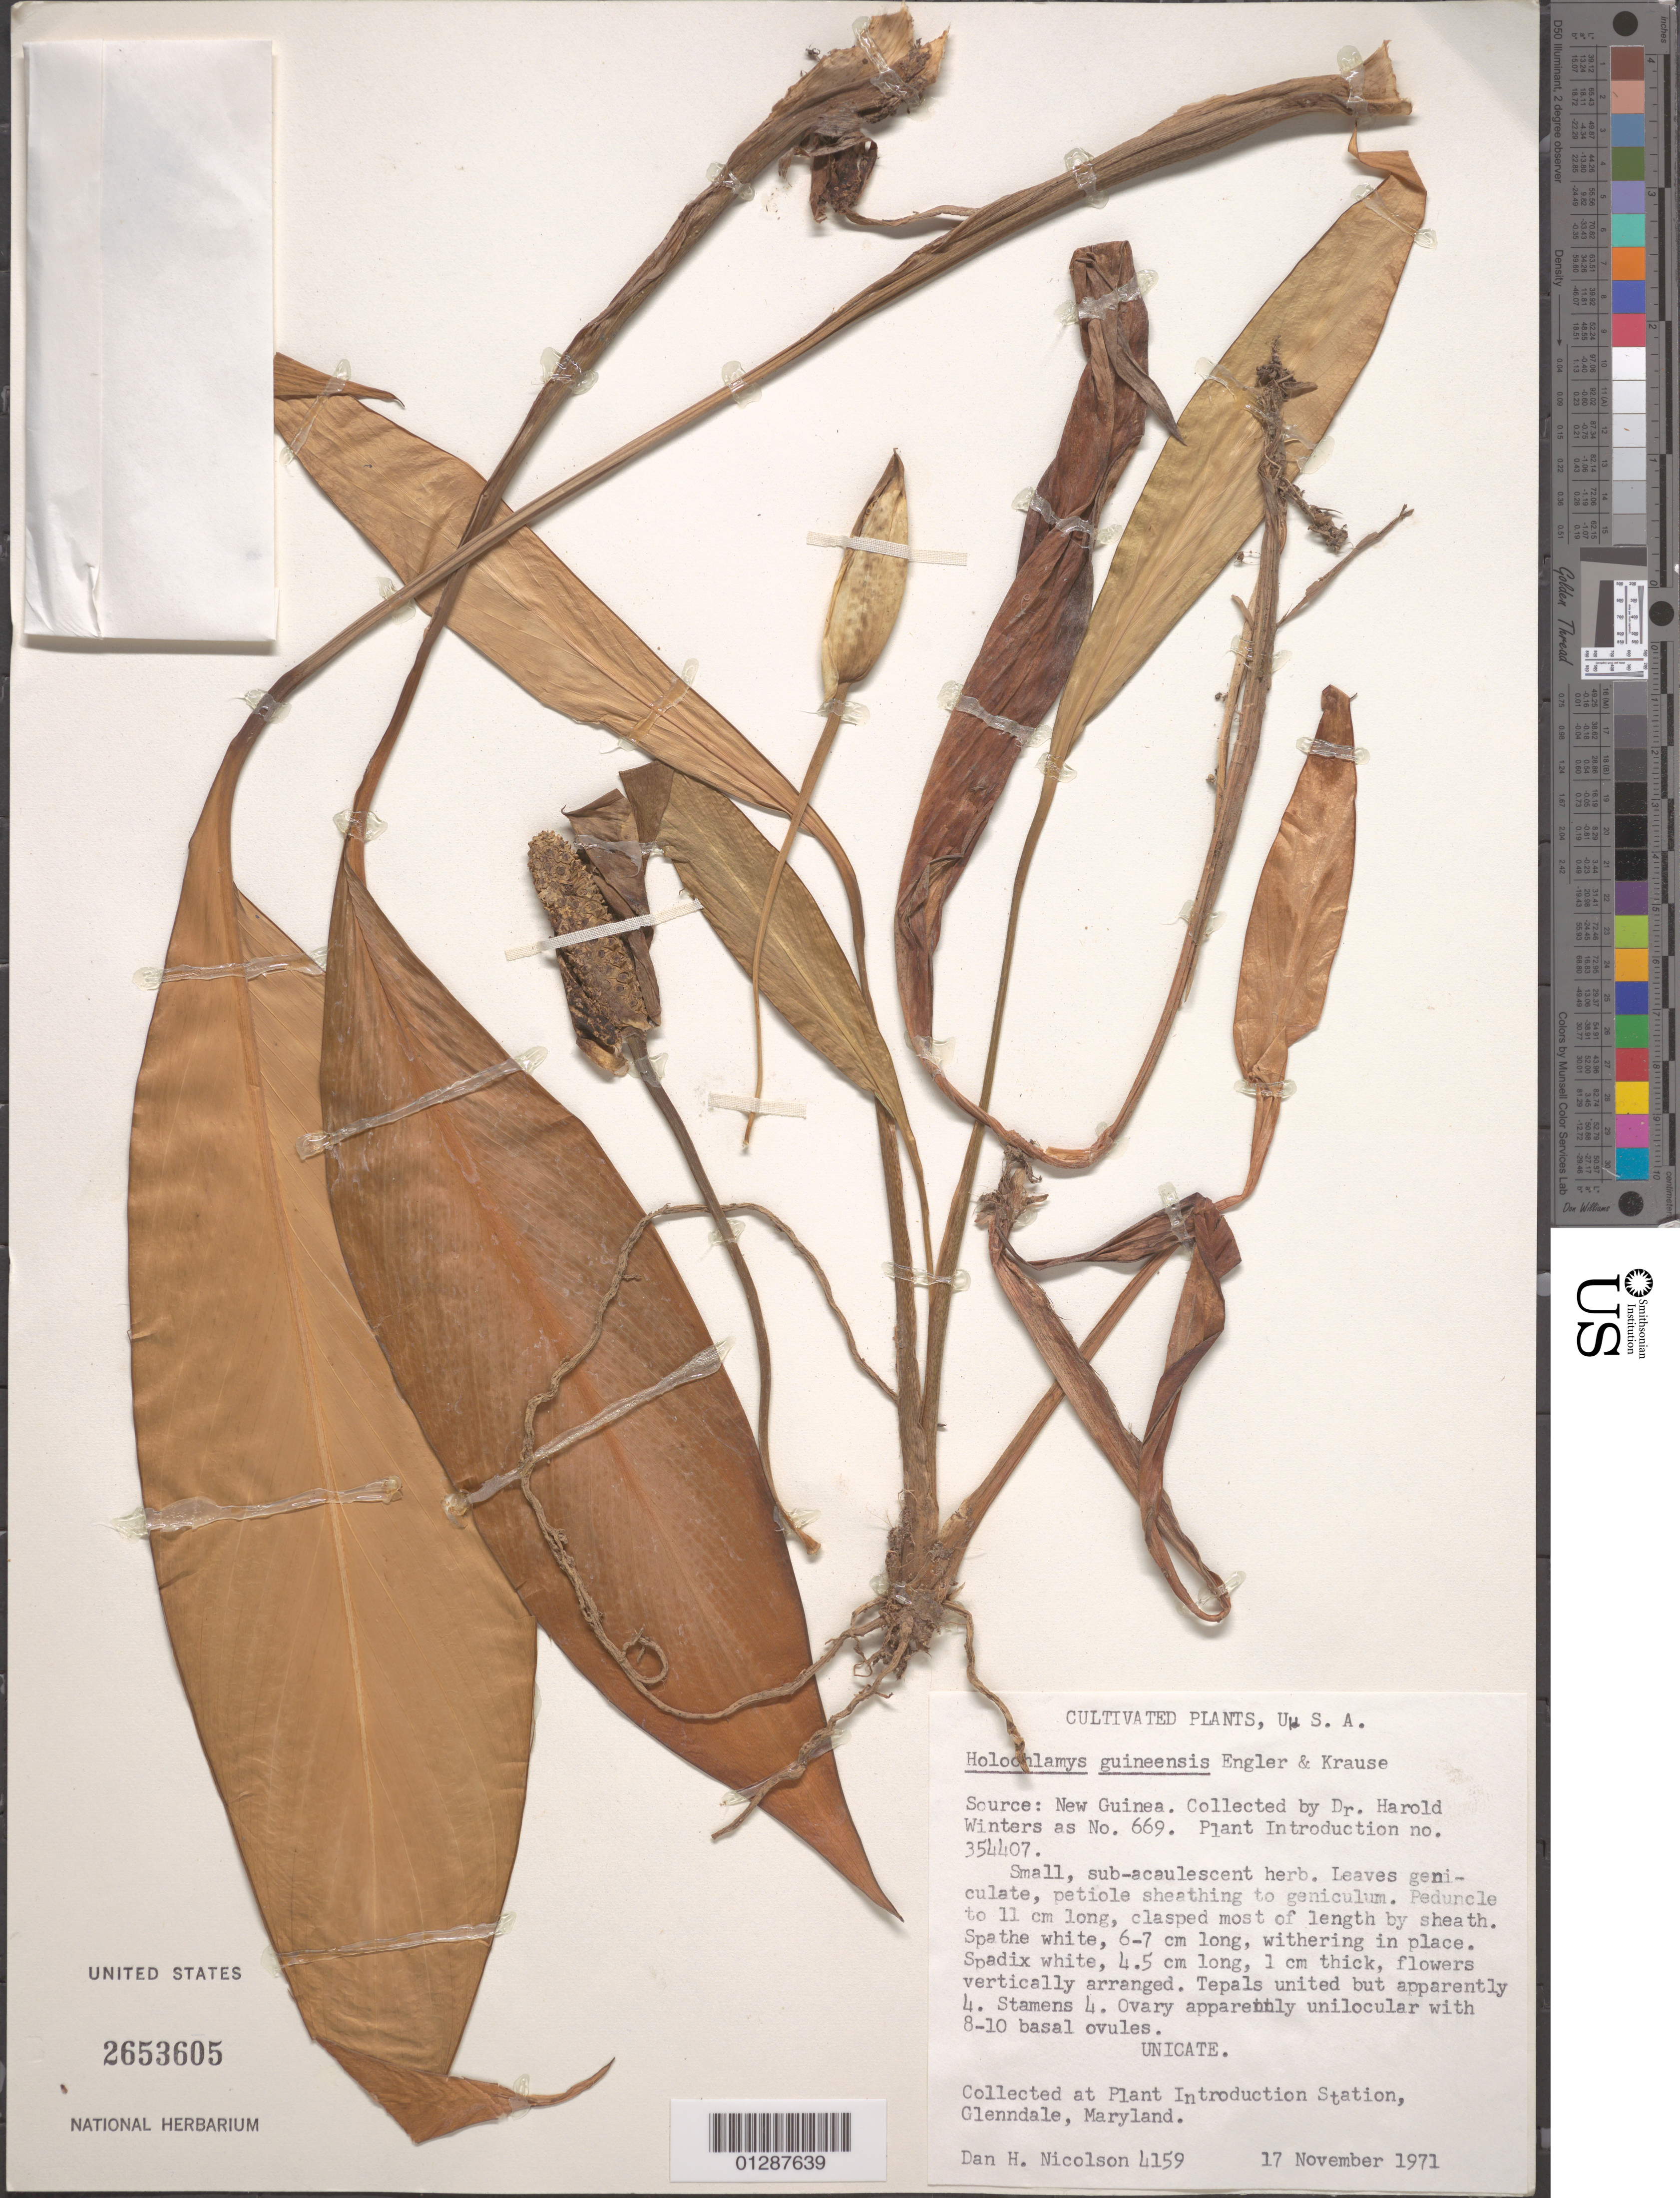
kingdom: Plantae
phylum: Tracheophyta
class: Liliopsida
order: Alismatales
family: Araceae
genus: Holochlamys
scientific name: Holochlamys beccarii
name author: Engl.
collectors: D. H. Nicolson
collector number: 4159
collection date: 1971-11-17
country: United States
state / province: Maryland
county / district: Prince George's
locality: Plant Introduction Station, Glenndale.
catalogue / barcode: US 2653605